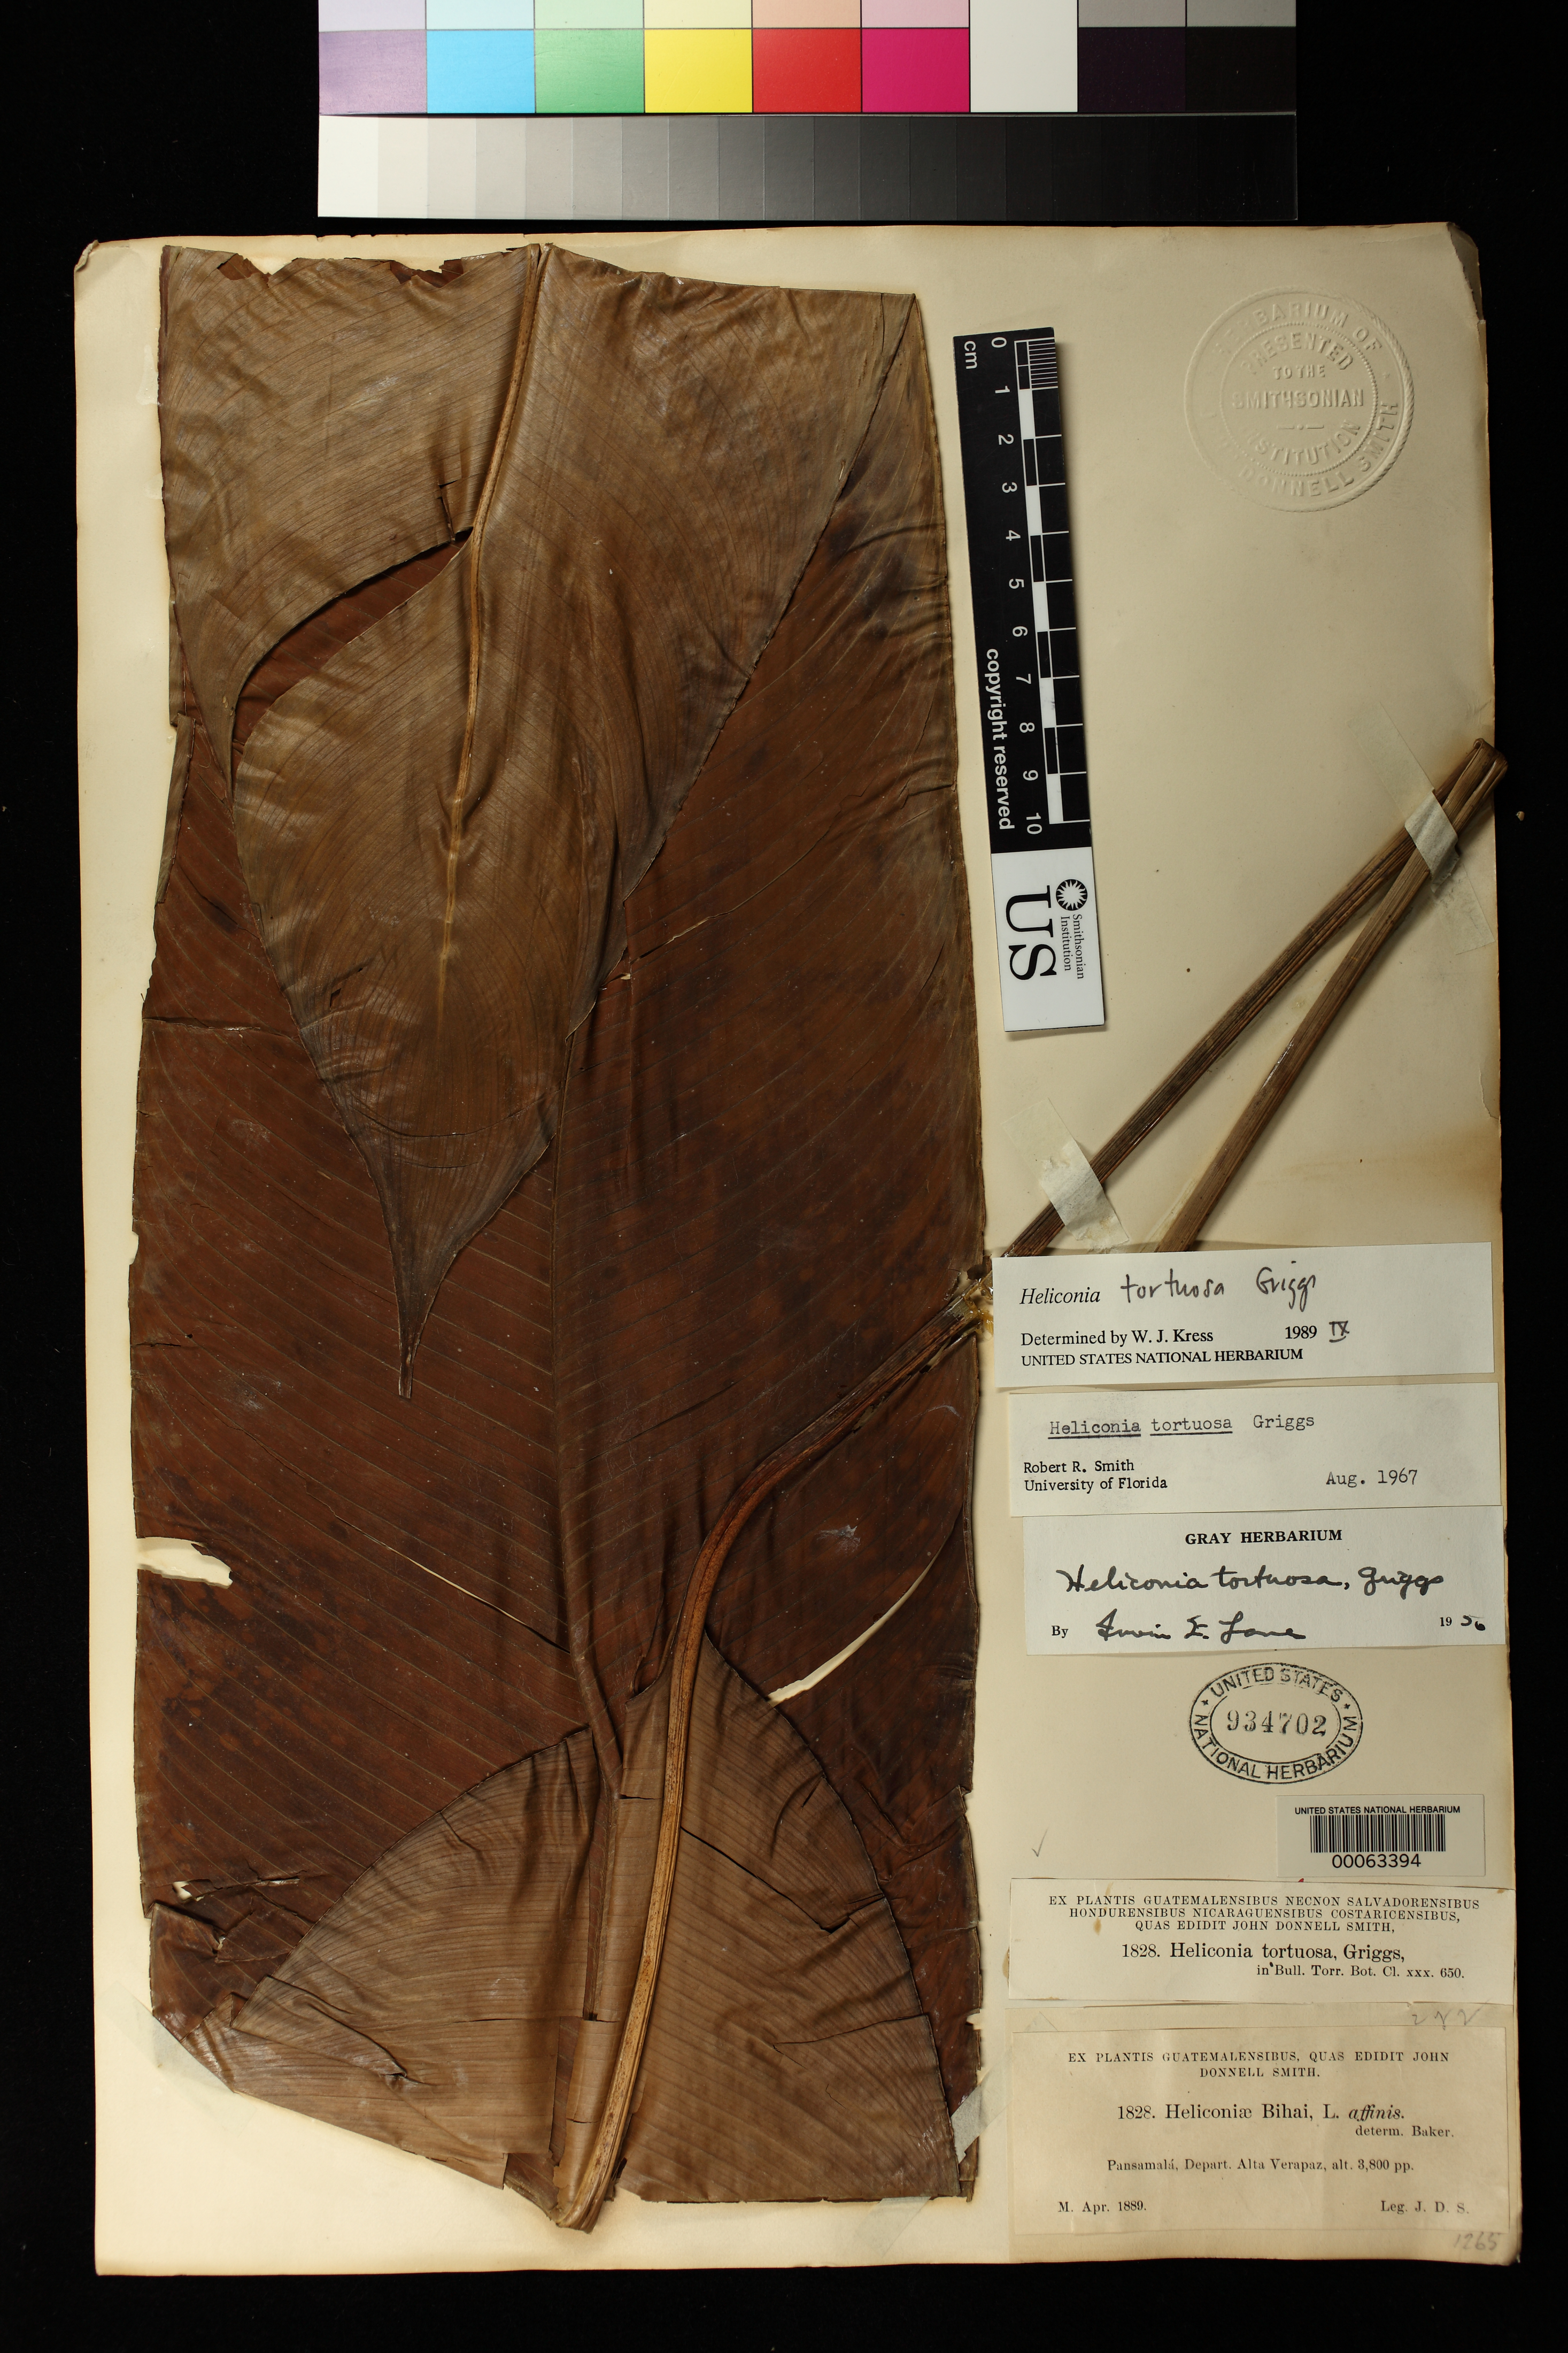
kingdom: Plantae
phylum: Tracheophyta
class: Liliopsida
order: Zingiberales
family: Heliconiaceae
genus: Heliconia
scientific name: Heliconia tortuosa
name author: R.F. Griggs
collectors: J. Donnell Smith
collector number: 1828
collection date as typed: Apr 1889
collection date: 1889-04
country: Guatemala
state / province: Alta Verapaz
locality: Pansamalá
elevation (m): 1158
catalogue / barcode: US 934702